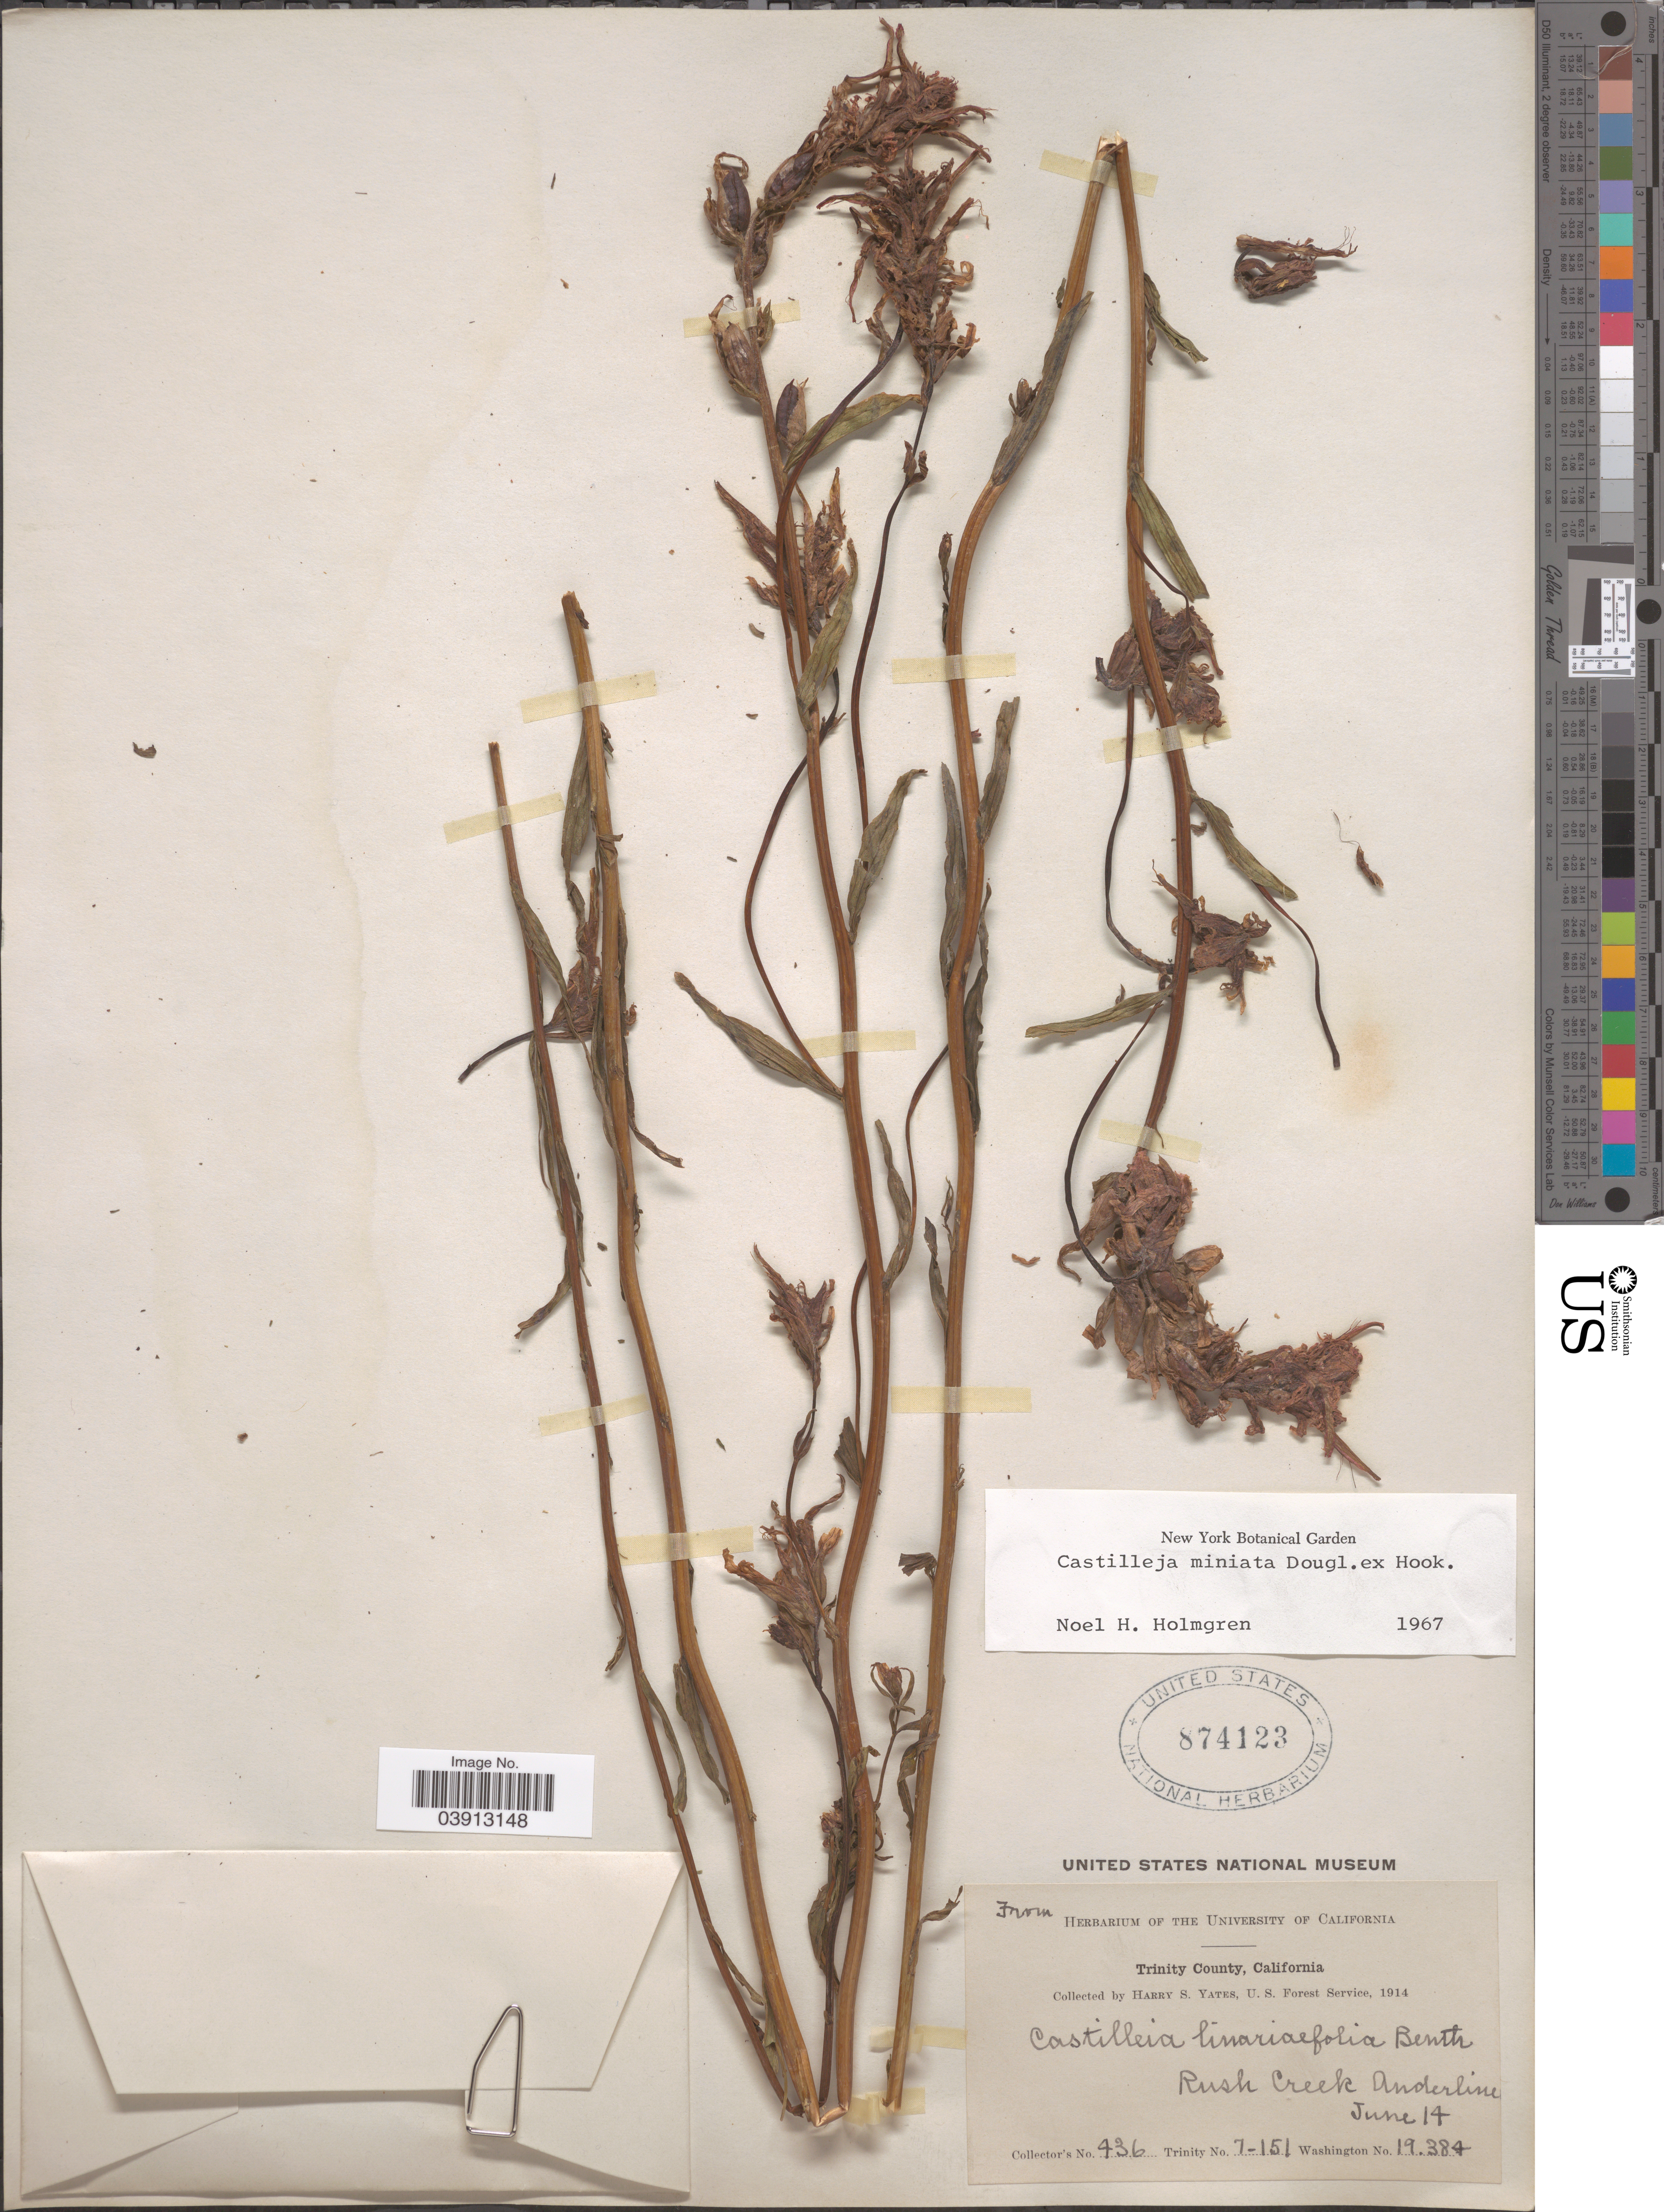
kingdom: Plantae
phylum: Tracheophyta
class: Magnoliopsida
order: Lamiales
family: Orobanchaceae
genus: Castilleja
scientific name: Castilleja miniata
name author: Douglas ex Hook.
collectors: H. S. Yates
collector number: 436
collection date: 1914-06-14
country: United States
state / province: California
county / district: Trinity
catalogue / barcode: US 874123